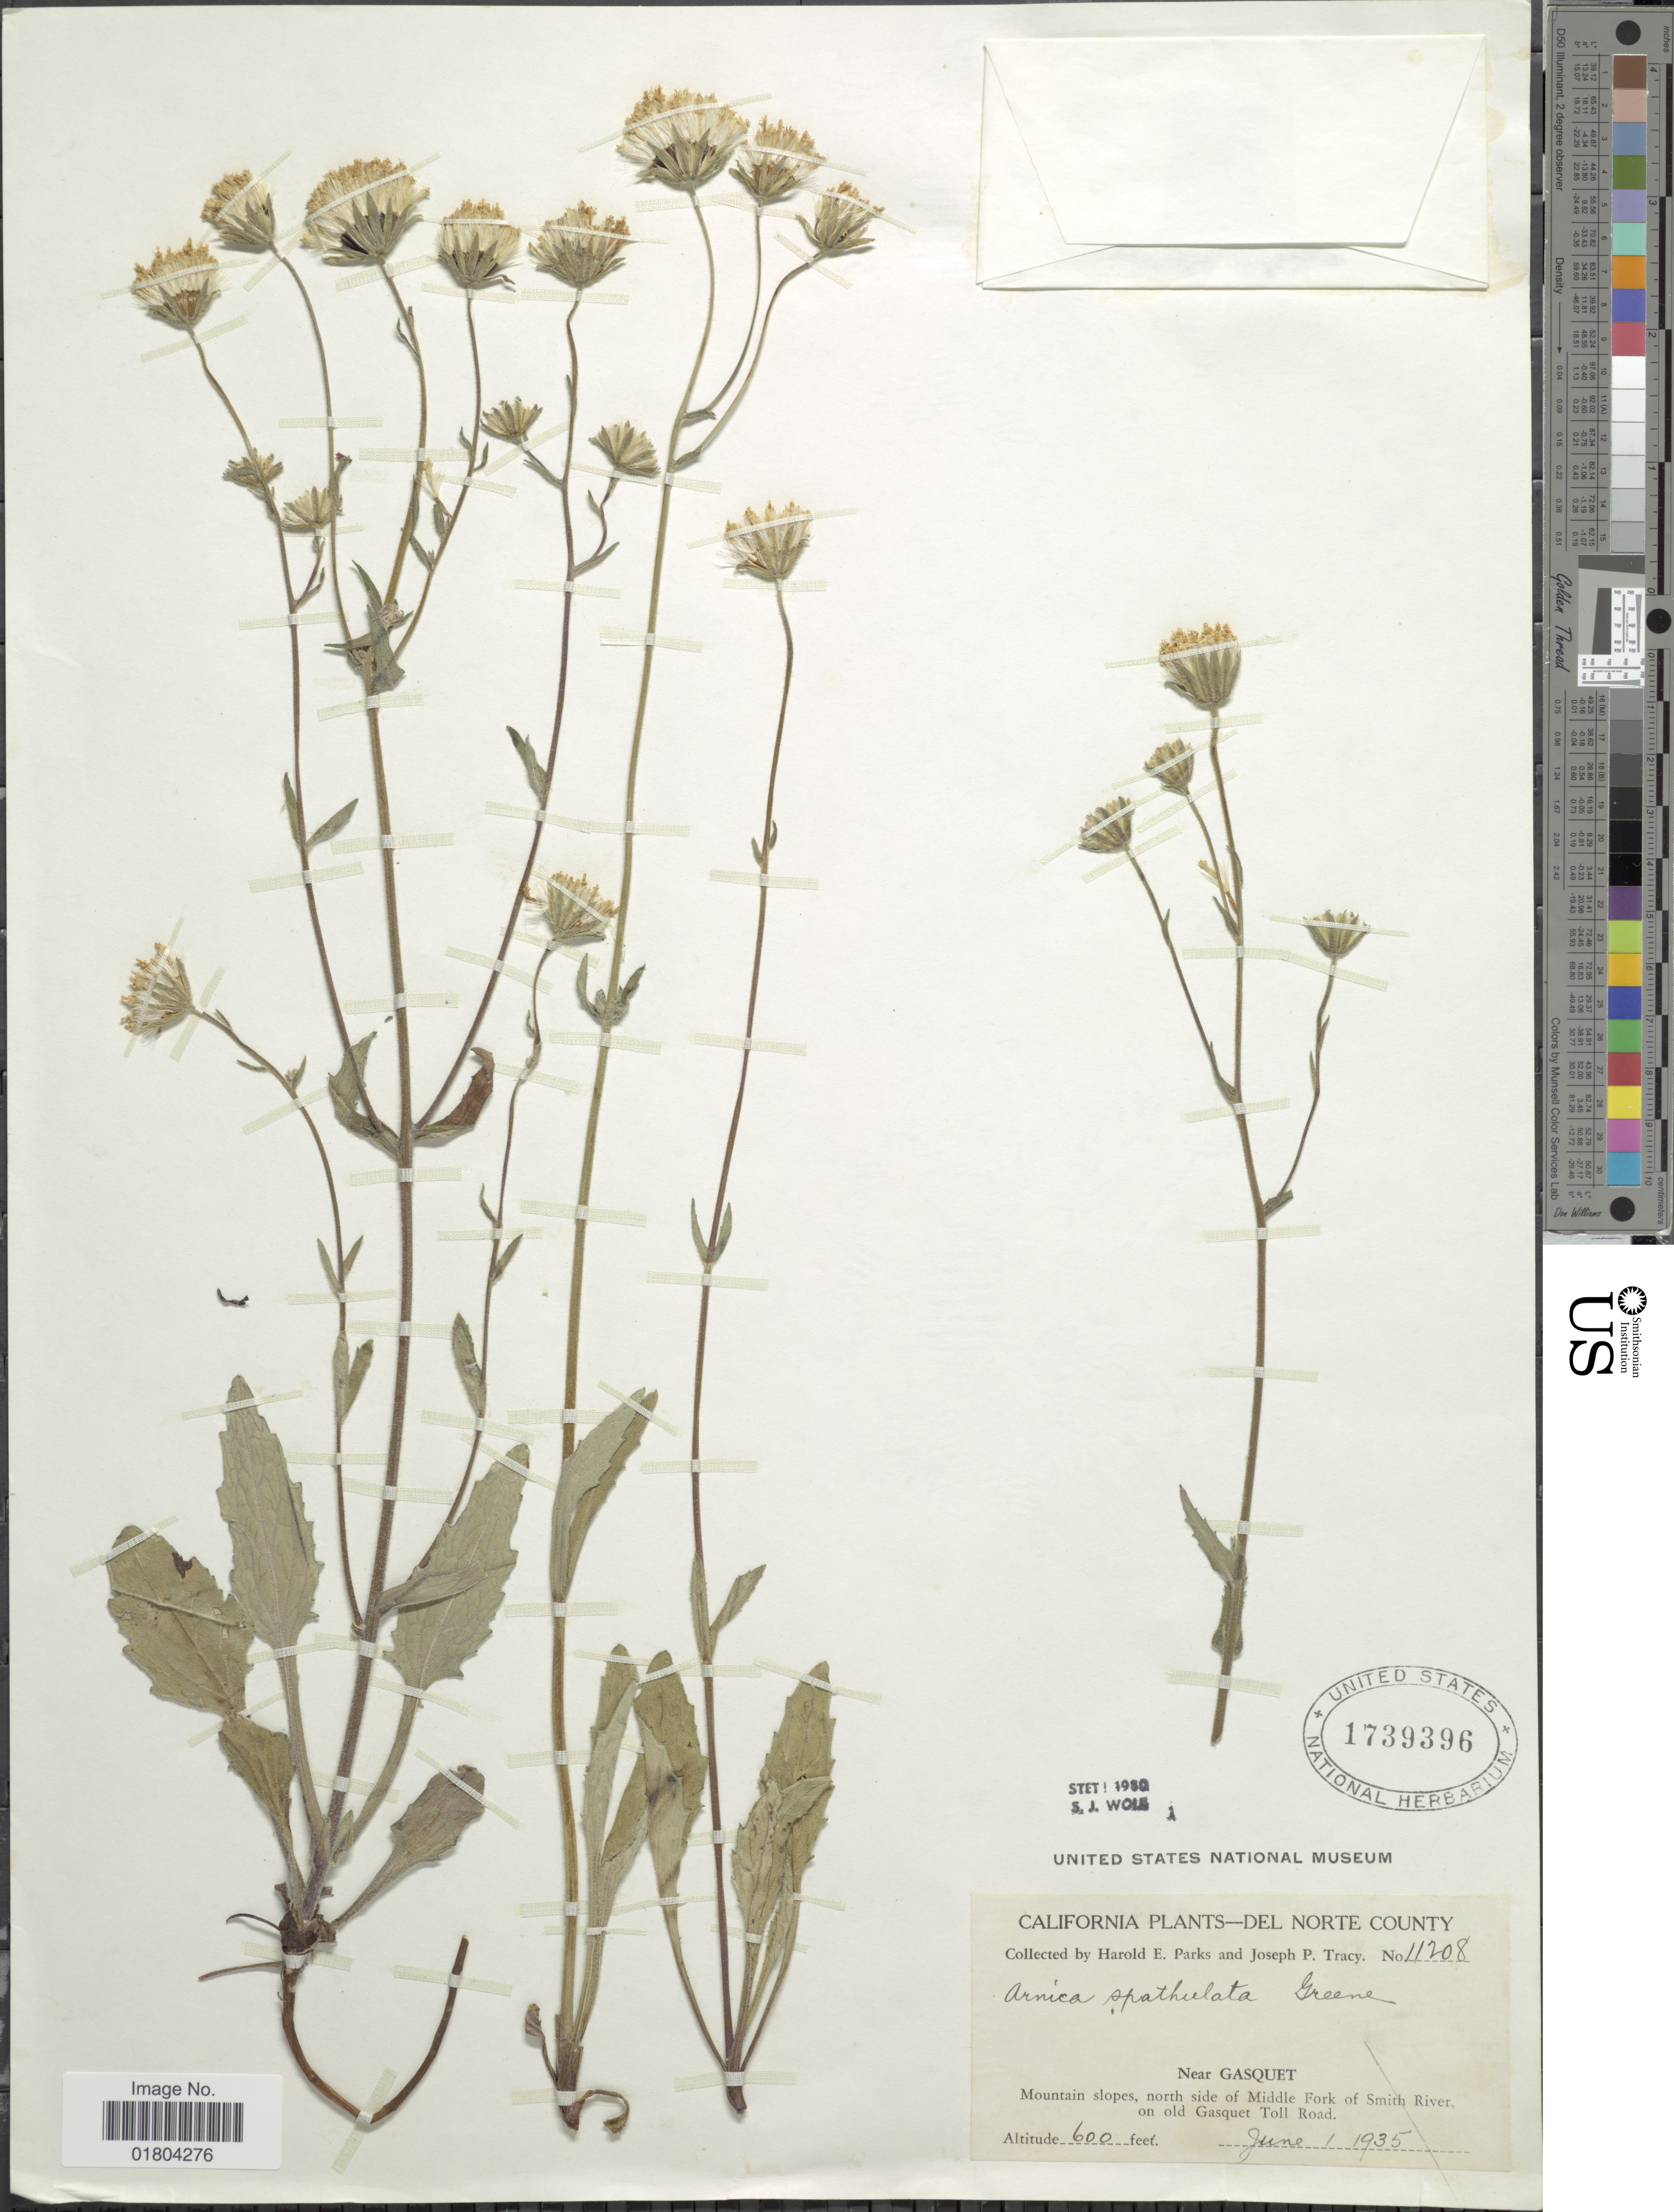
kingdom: Plantae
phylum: Tracheophyta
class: Magnoliopsida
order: Asterales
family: Asteraceae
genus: Arnica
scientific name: Arnica spathulata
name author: Greene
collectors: H. E. Parks & J. Tracy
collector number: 11208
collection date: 1935-06-01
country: United States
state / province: California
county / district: Del Norte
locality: Del Norte County, Near Gasquet, Mountain slopes, north side of Middle Fork of Smith River, on old Gasquet Toll Road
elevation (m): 183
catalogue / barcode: US 1739396